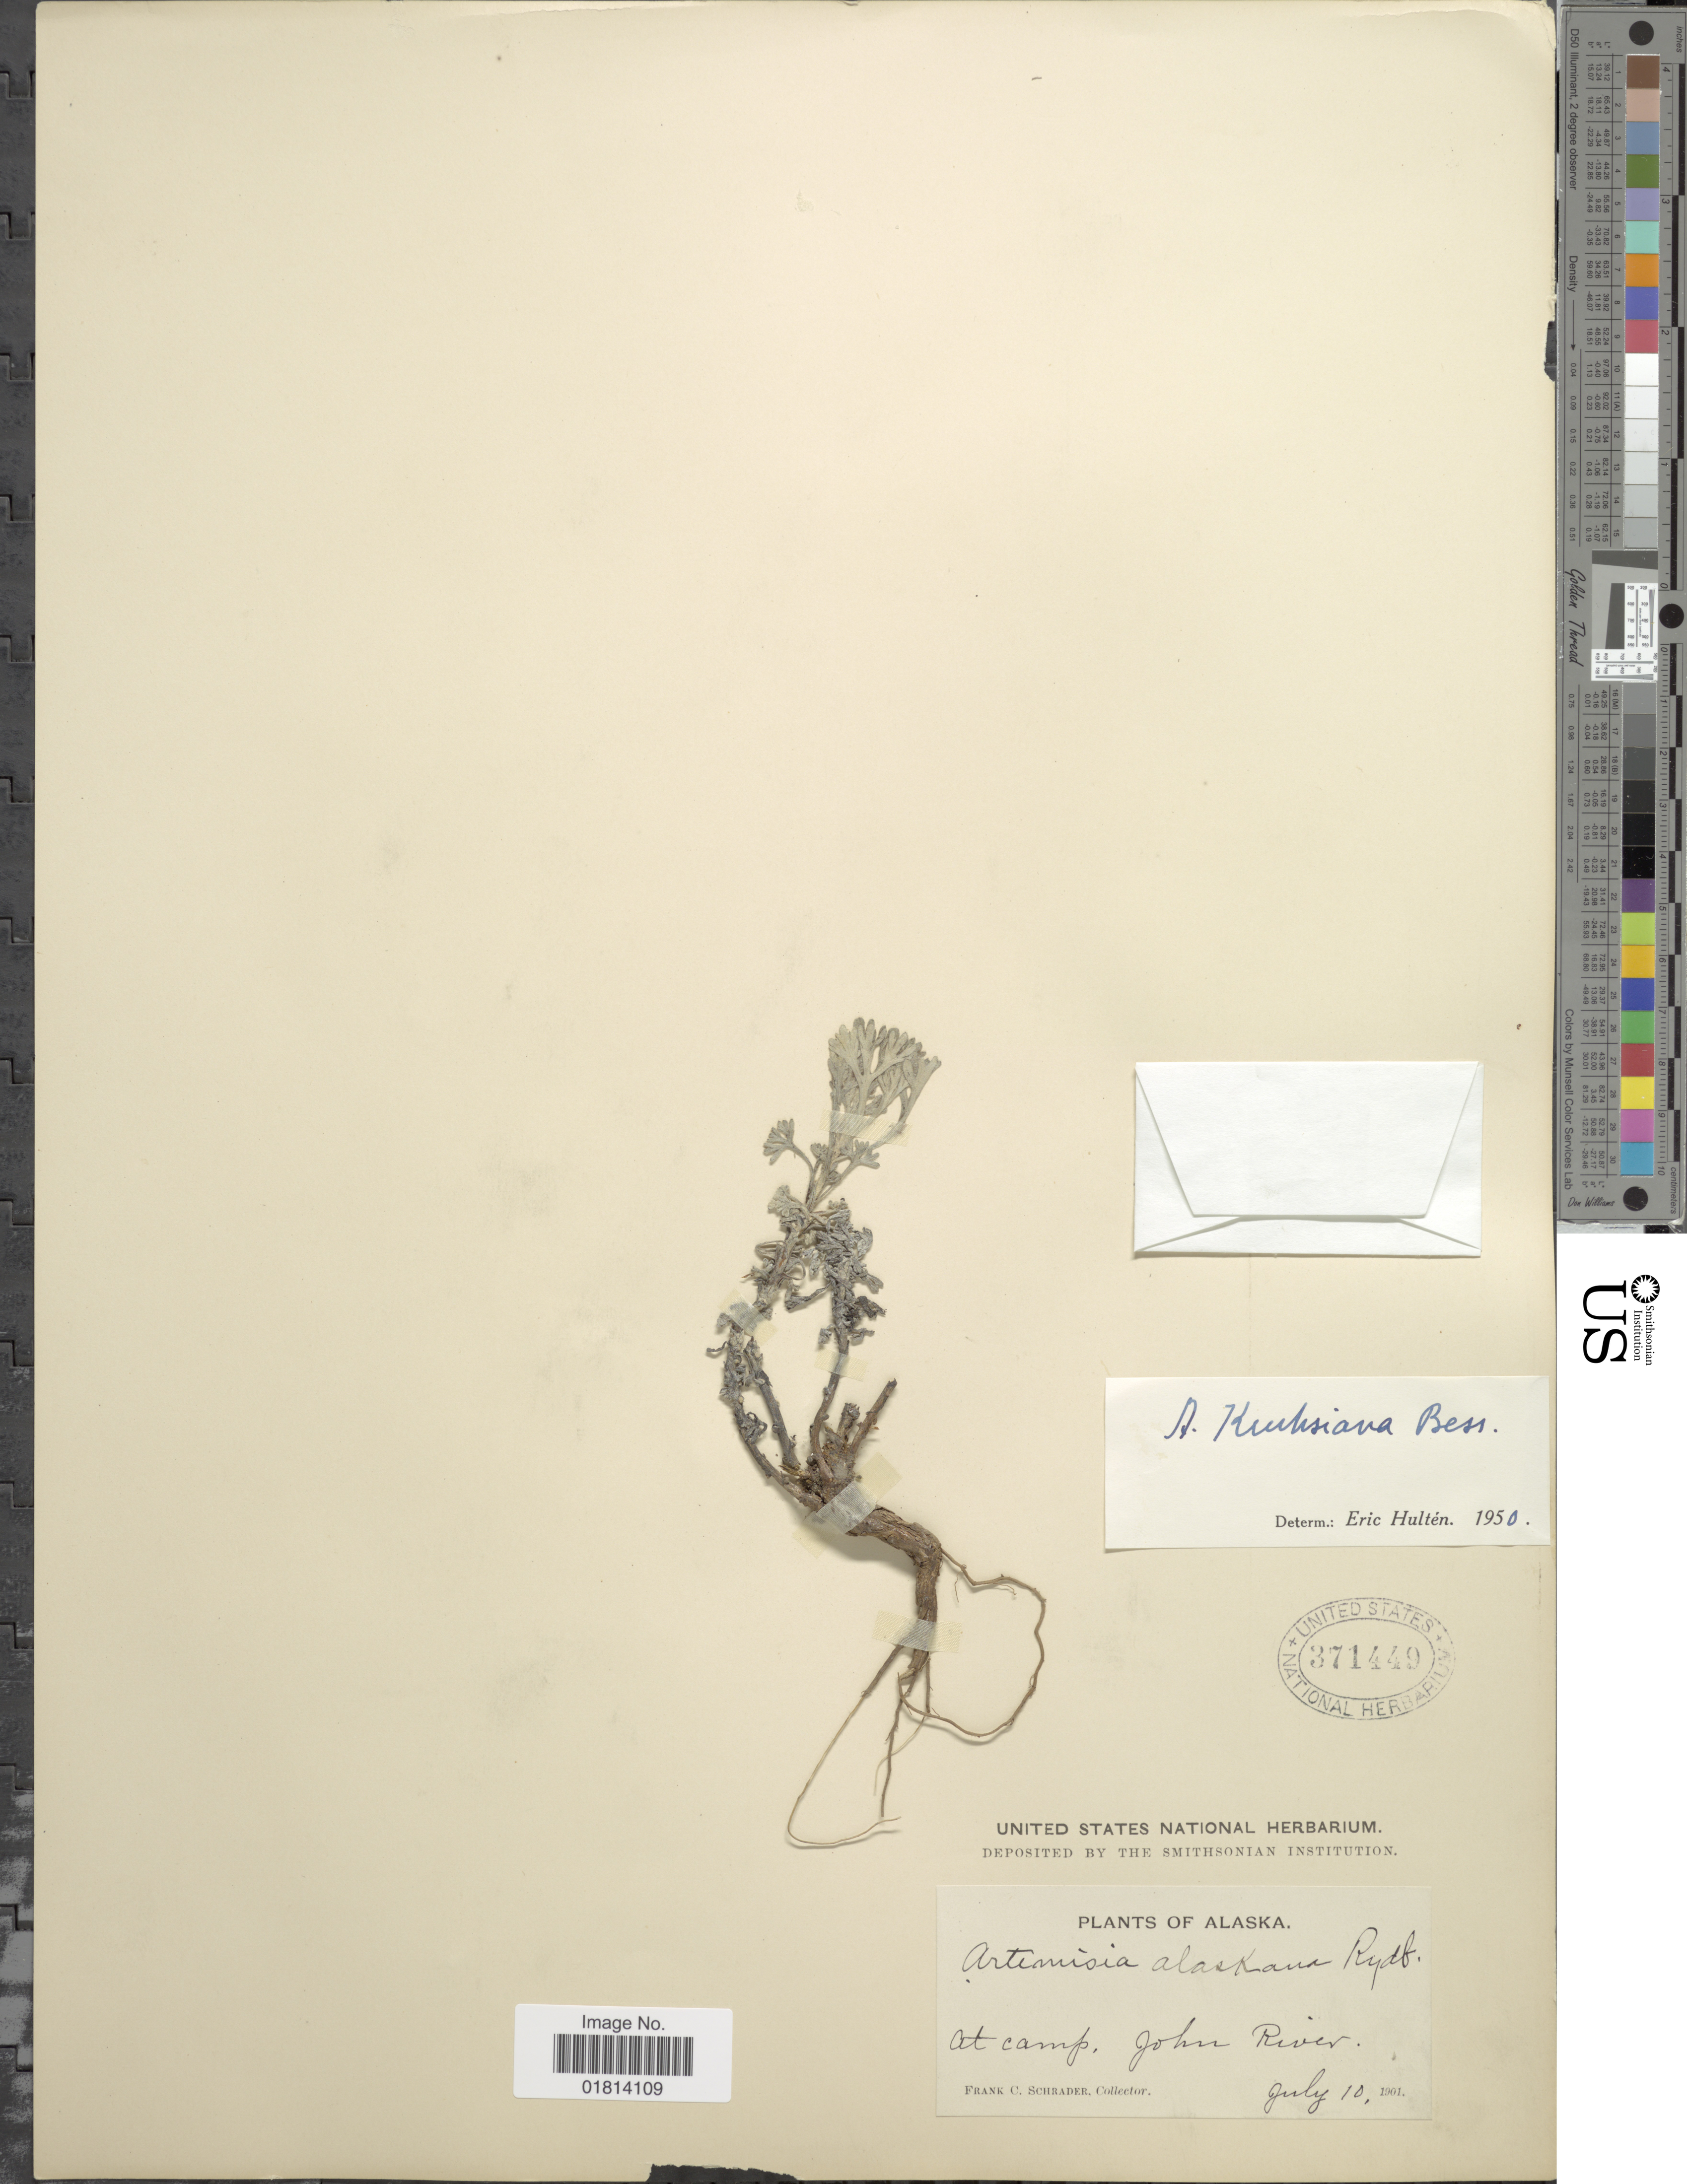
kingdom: Plantae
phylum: Tracheophyta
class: Magnoliopsida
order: Asterales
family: Asteraceae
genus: Artemisia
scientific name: Artemisia alaskana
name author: Rydb.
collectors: F. C. Schrader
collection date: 1901-07-10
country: United States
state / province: Alaska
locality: At camp. John River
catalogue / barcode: US 371449